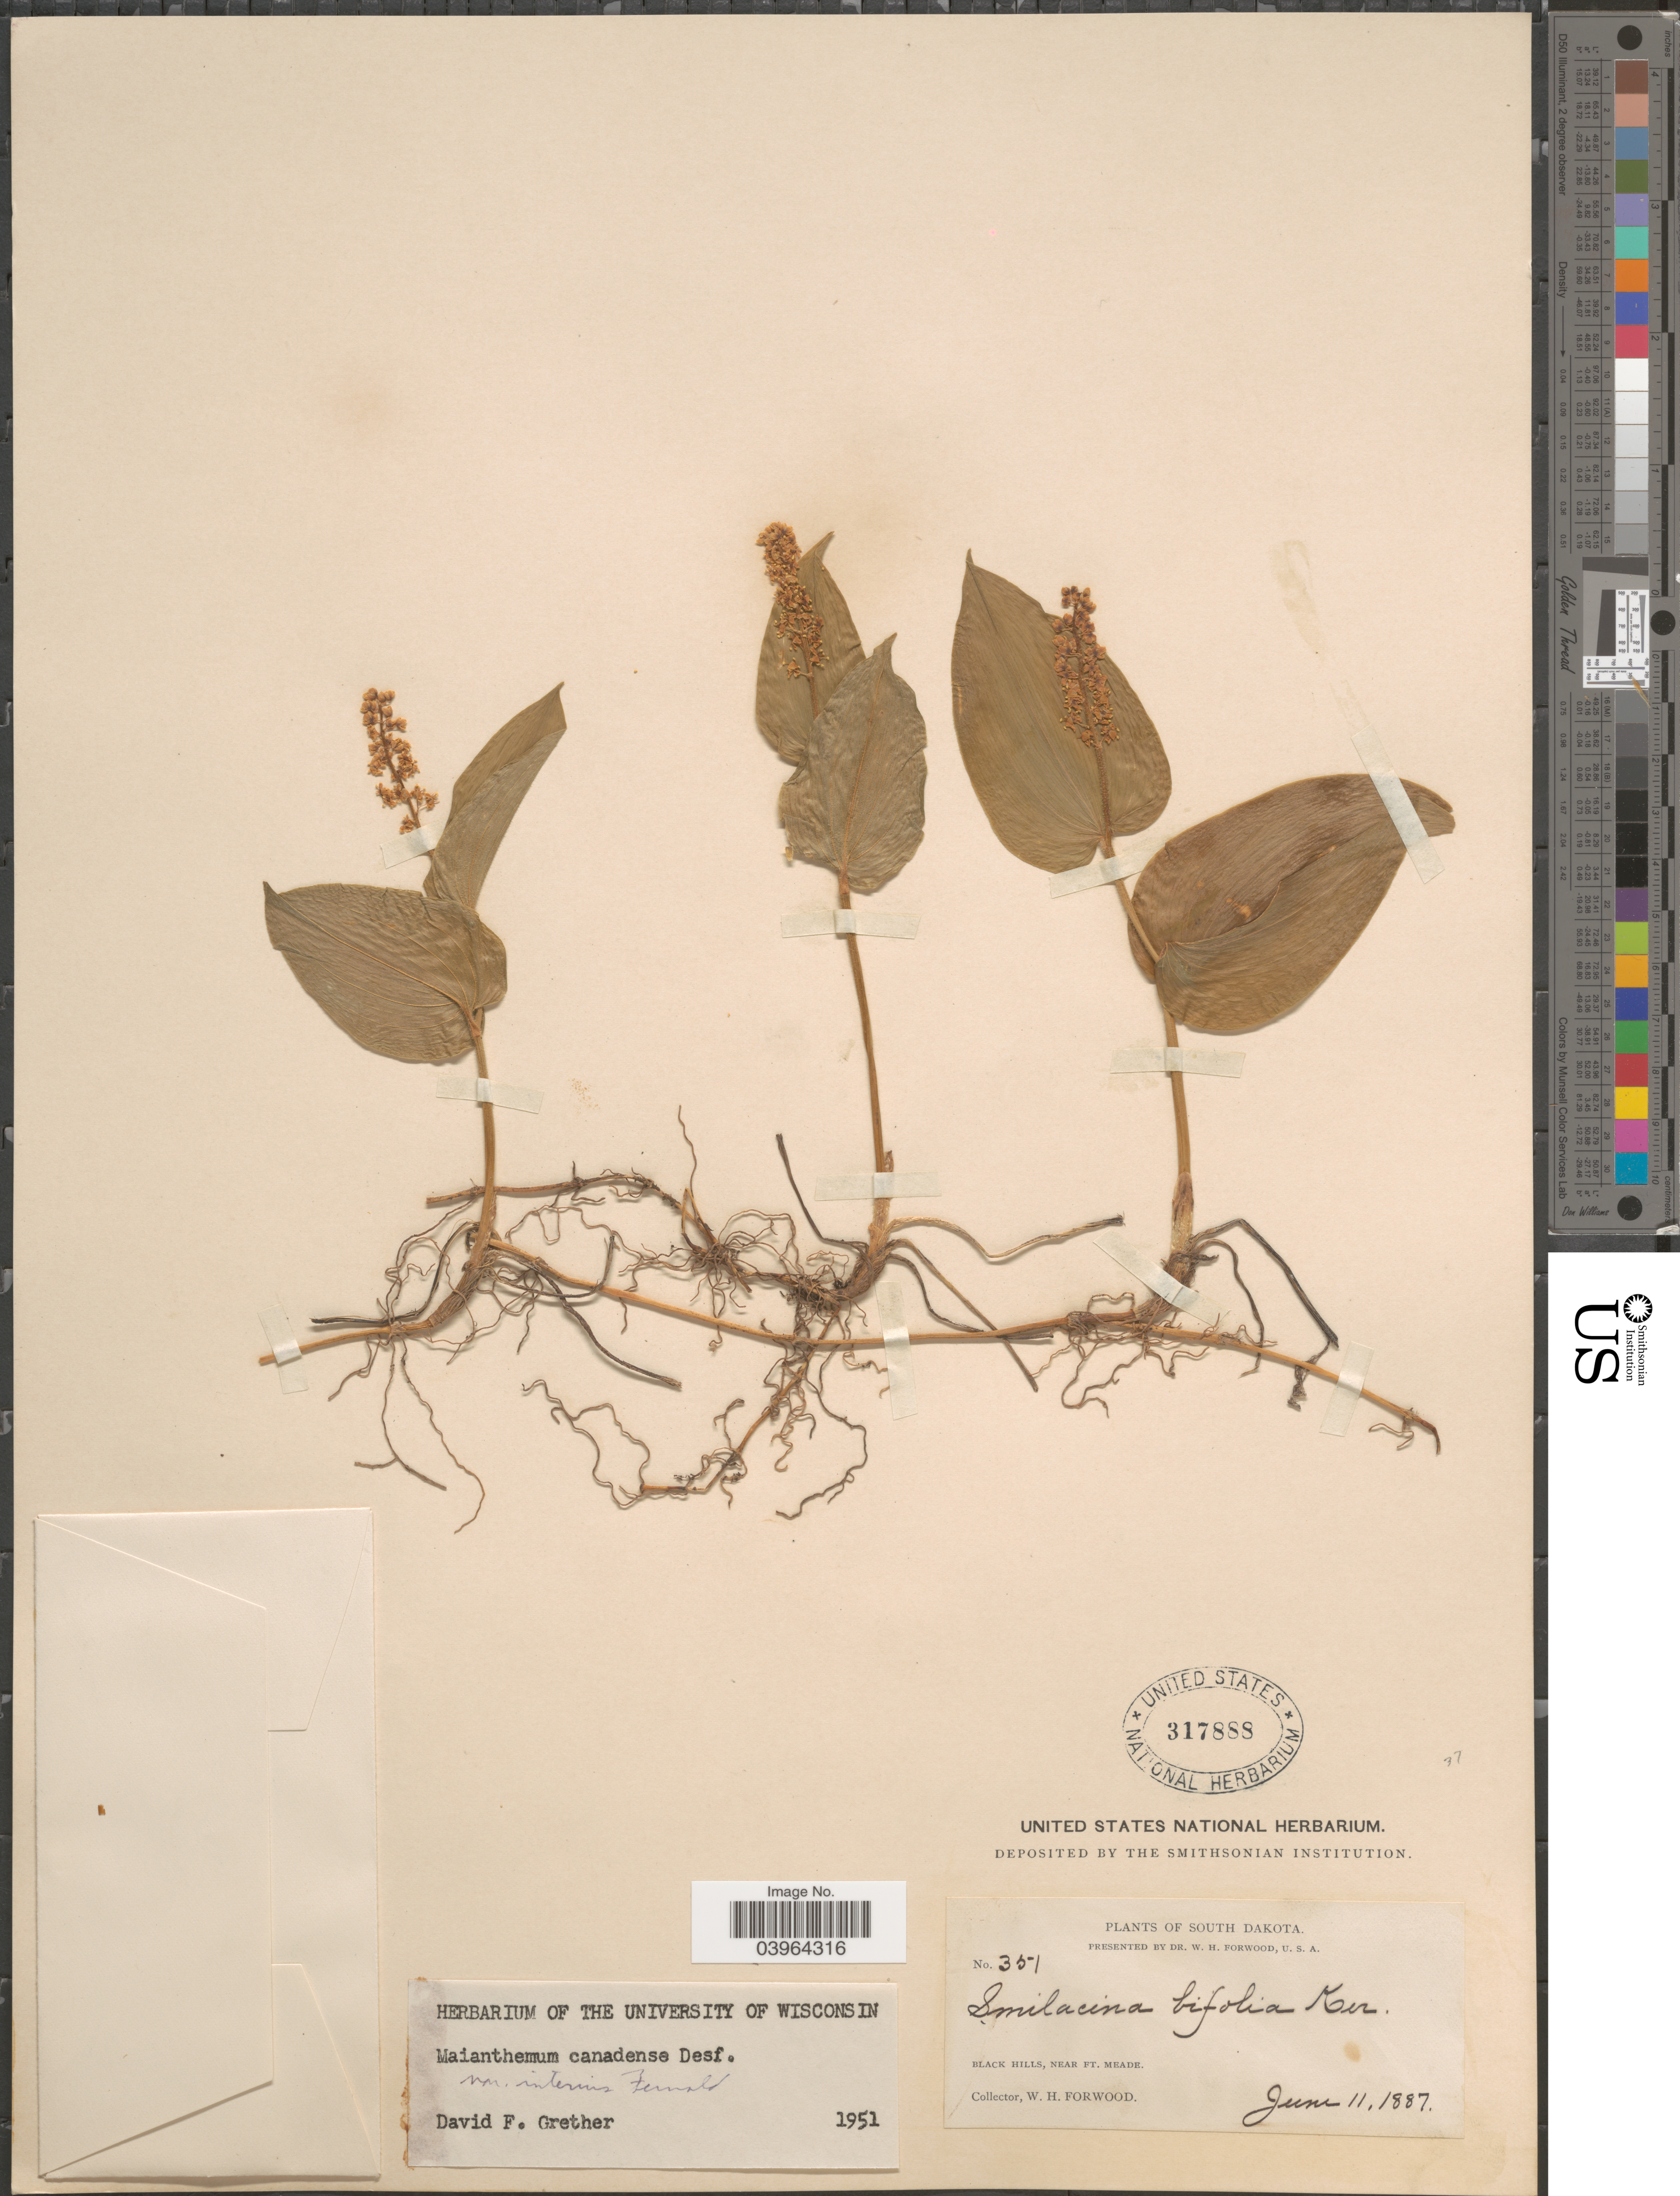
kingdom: Plantae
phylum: Tracheophyta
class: Liliopsida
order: Asparagales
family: Asparagaceae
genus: Maianthemum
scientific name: Maianthemum canadense var. interius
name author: Fernald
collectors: W. Forwood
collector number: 351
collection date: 1887-06-11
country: United States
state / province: South Dakota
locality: Black hills, near ft. Meade.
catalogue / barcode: US 317888